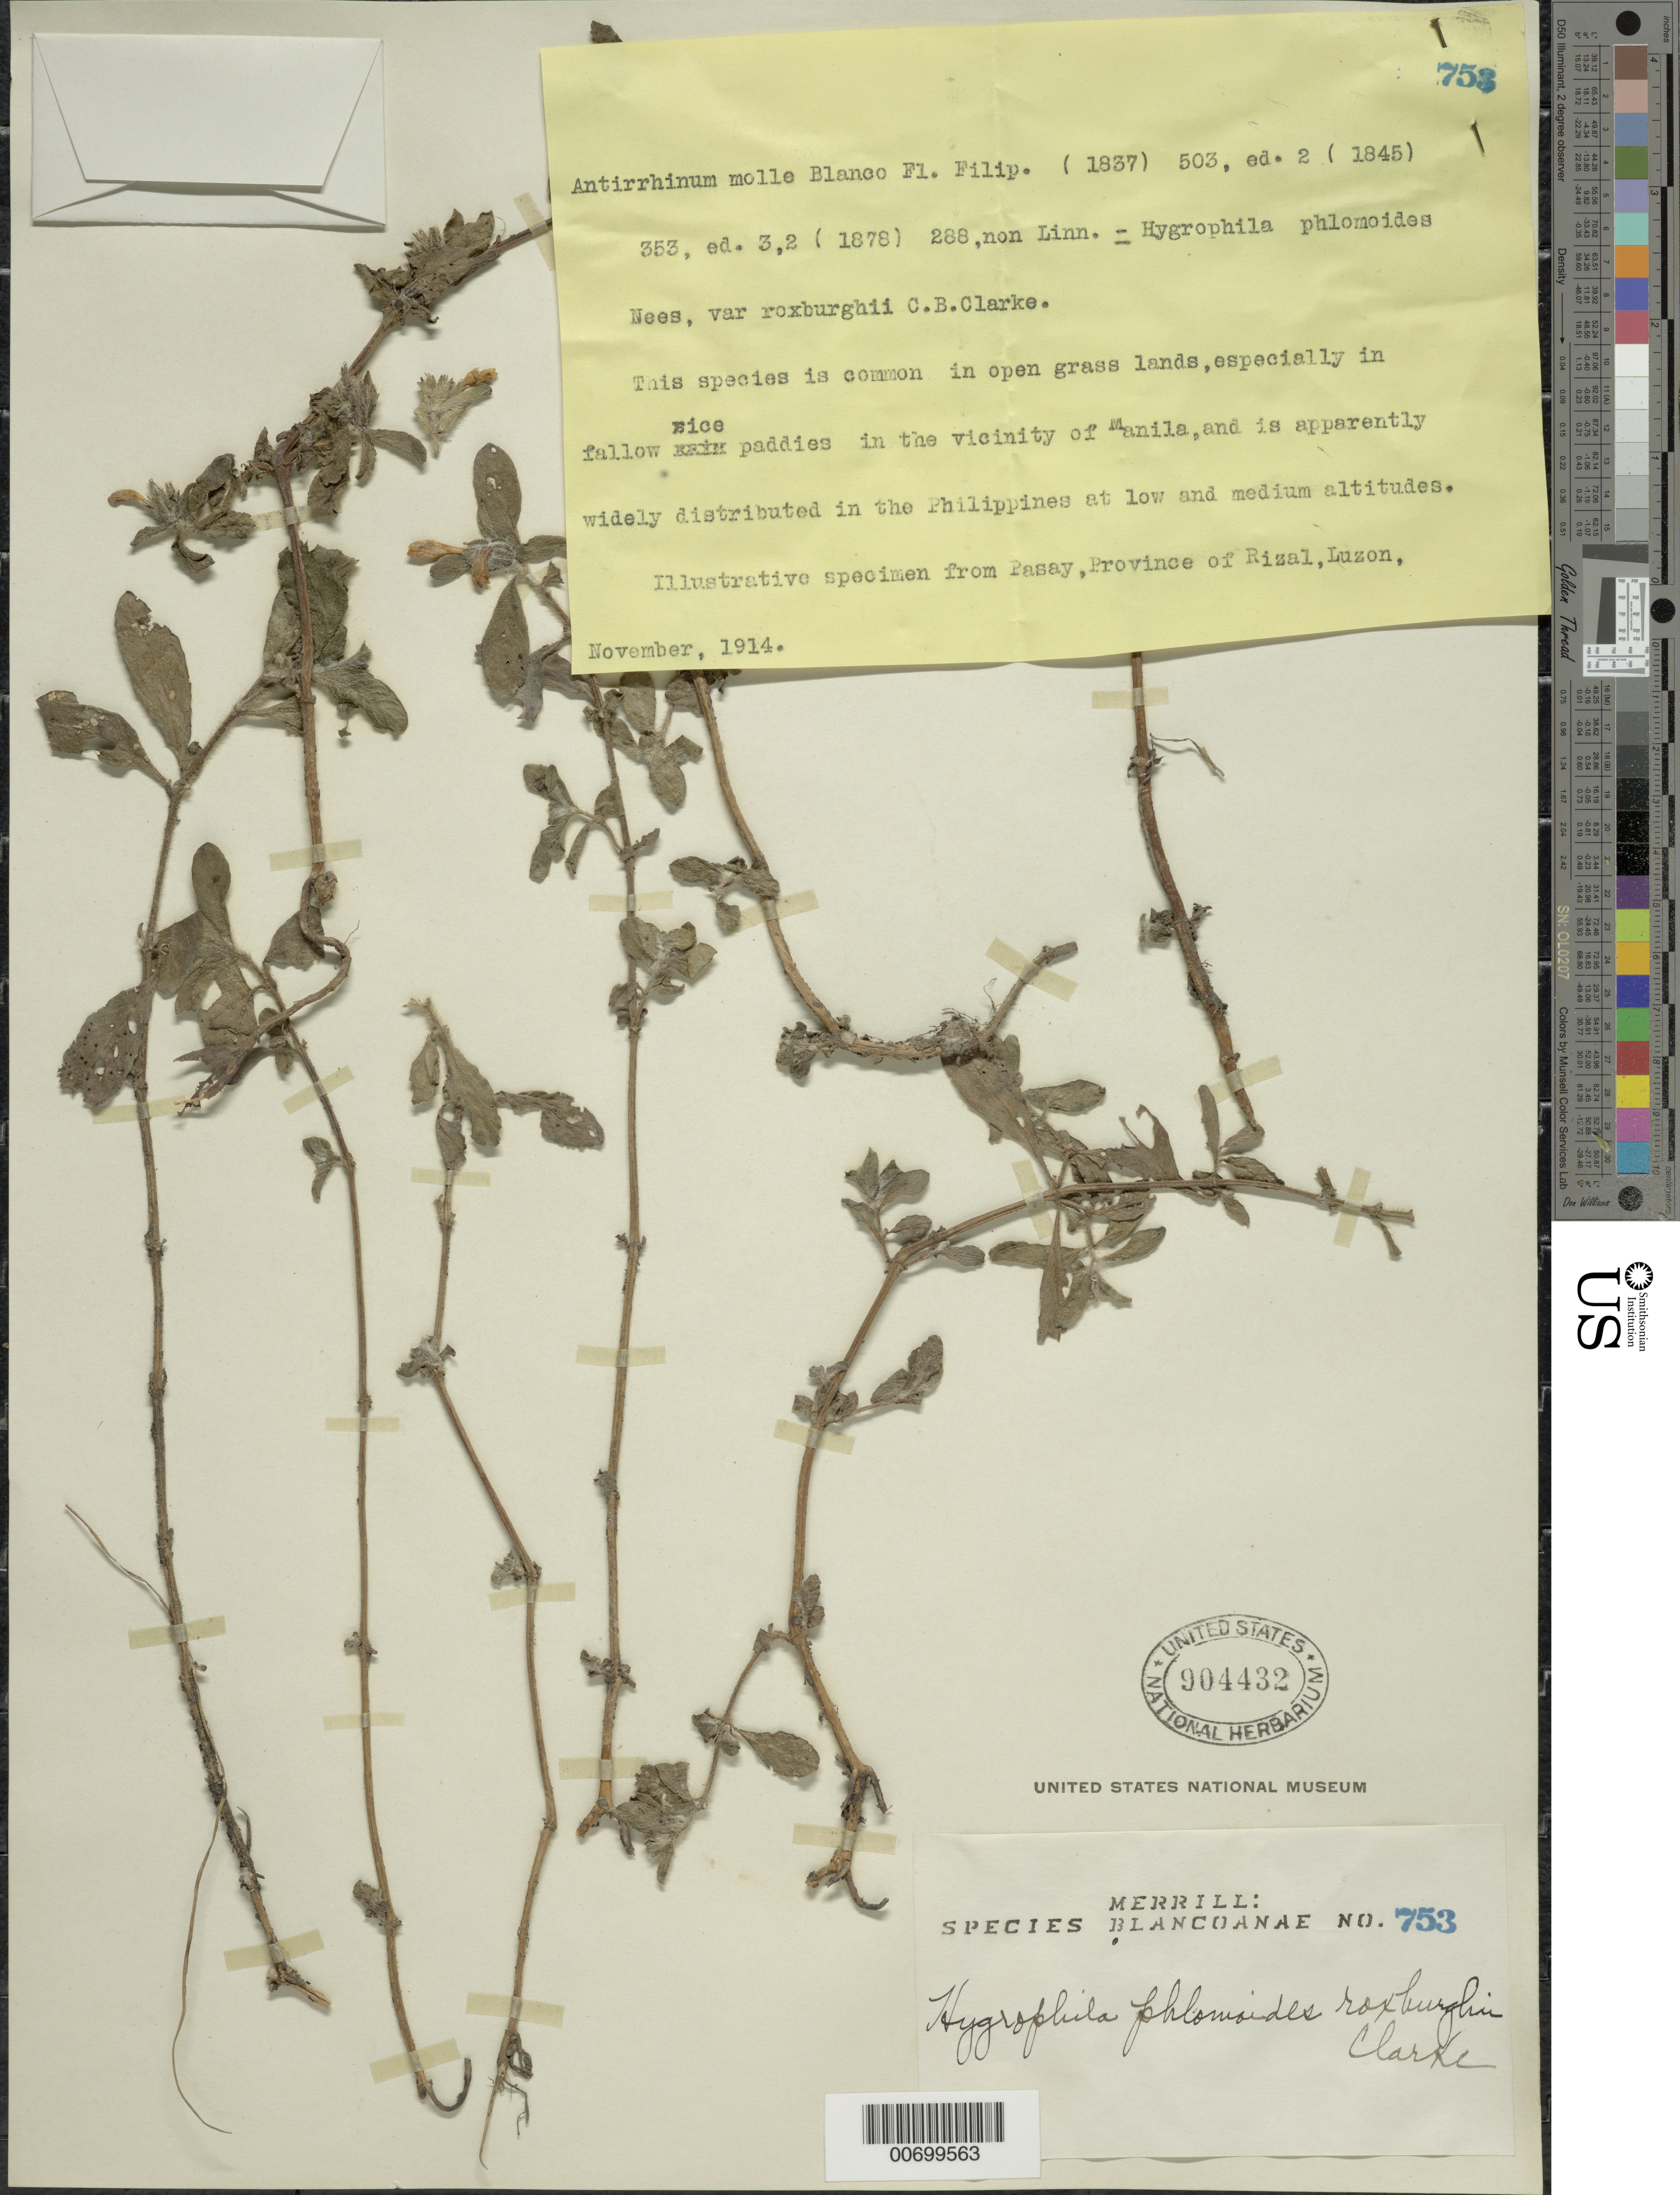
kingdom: Plantae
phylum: Tracheophyta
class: Magnoliopsida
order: Lamiales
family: Acanthaceae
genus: Hygrophila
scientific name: Hygrophila phlomoides var. roxburghii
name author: R.B. Clark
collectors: E. D. Merrill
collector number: Sp. Blancoan. 0753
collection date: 1914-11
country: Philippines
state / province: National Capital Region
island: Luzon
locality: Pasay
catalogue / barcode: US 904432